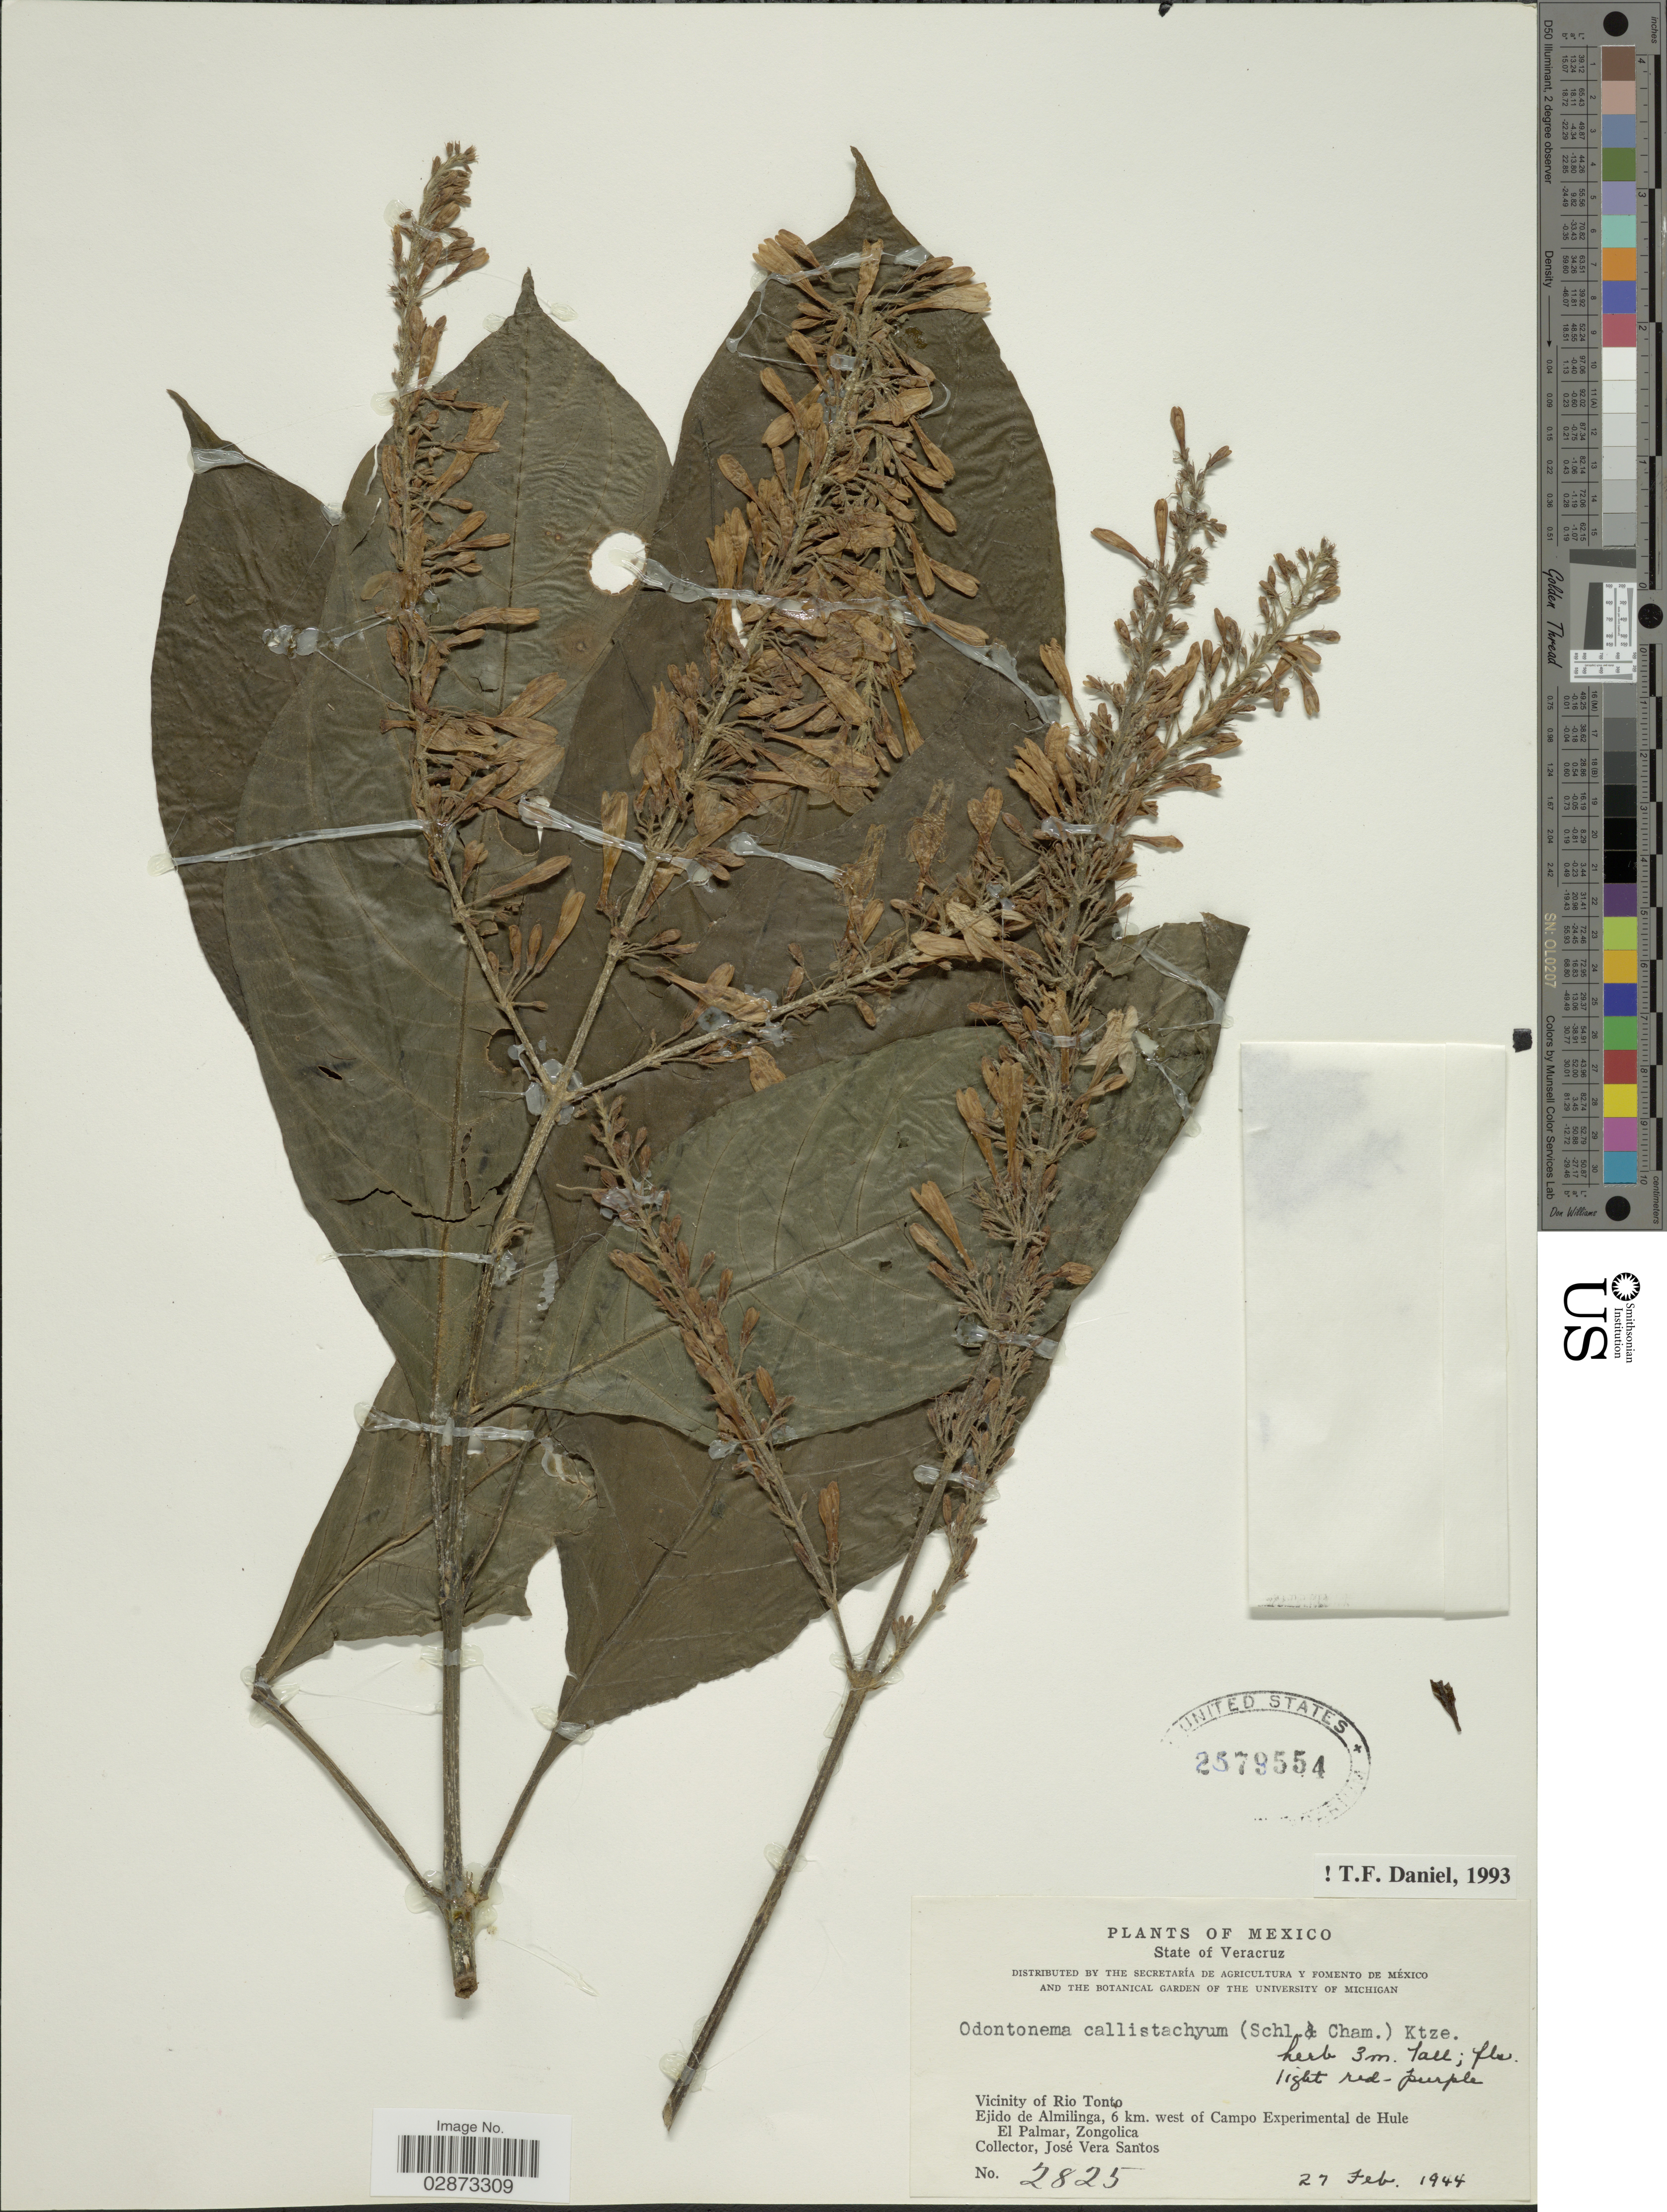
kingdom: Plantae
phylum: Tracheophyta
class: Magnoliopsida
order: Lamiales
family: Acanthaceae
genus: Odontonema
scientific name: Odontonema callistachyum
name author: (Schltdl. & Cham.) Kuntze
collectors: J. V. Santos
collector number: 2825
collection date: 1944-02-27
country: Mexico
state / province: Veracruz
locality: State of Veracruz. Vicinity of Rio Tonto. Ejido de Almilinga, 6 km. west of Campo Experimental de Hule. El Palmar, Zongolica.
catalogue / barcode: US 2579554